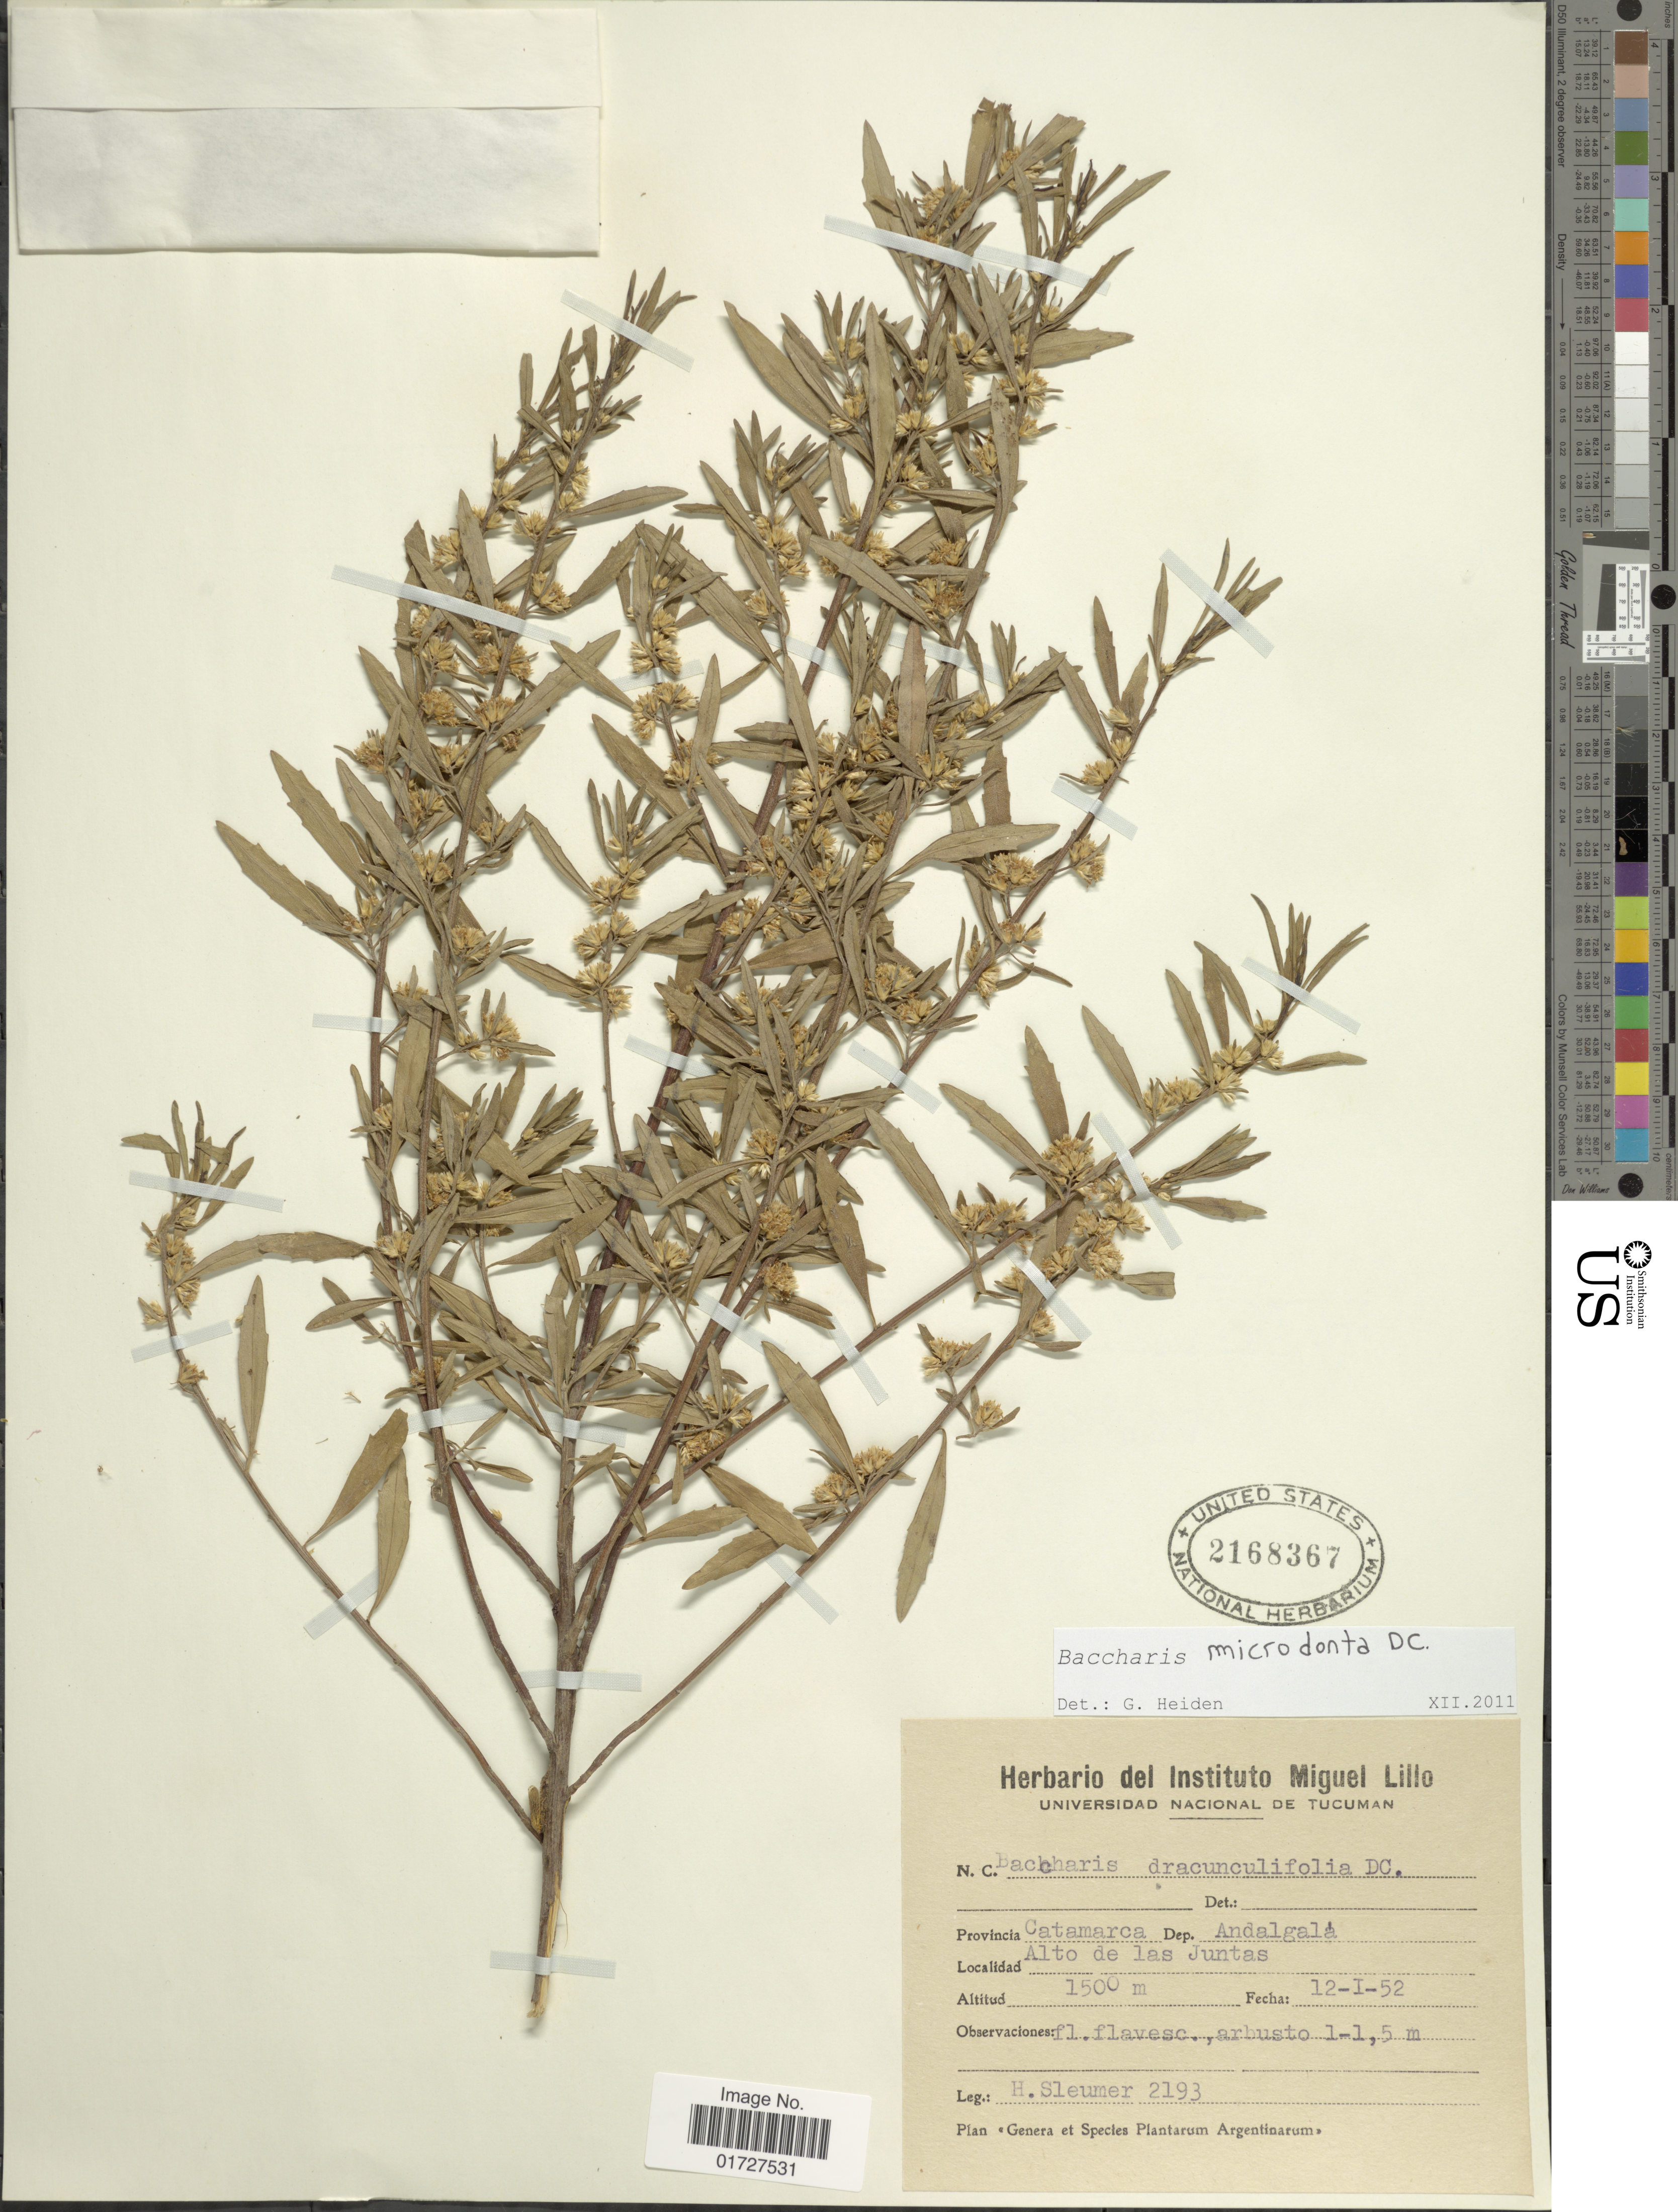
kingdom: Plantae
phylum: Tracheophyta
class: Magnoliopsida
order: Asterales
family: Asteraceae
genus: Baccharis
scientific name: Baccharis microdonta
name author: DC.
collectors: H. O. Sleumer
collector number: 2193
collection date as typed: Transcribed d/m/y: 12/1/52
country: Argentina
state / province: Catamarca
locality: Dep. Andalgala, Alto de las Juntas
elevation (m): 1500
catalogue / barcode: US 2168367